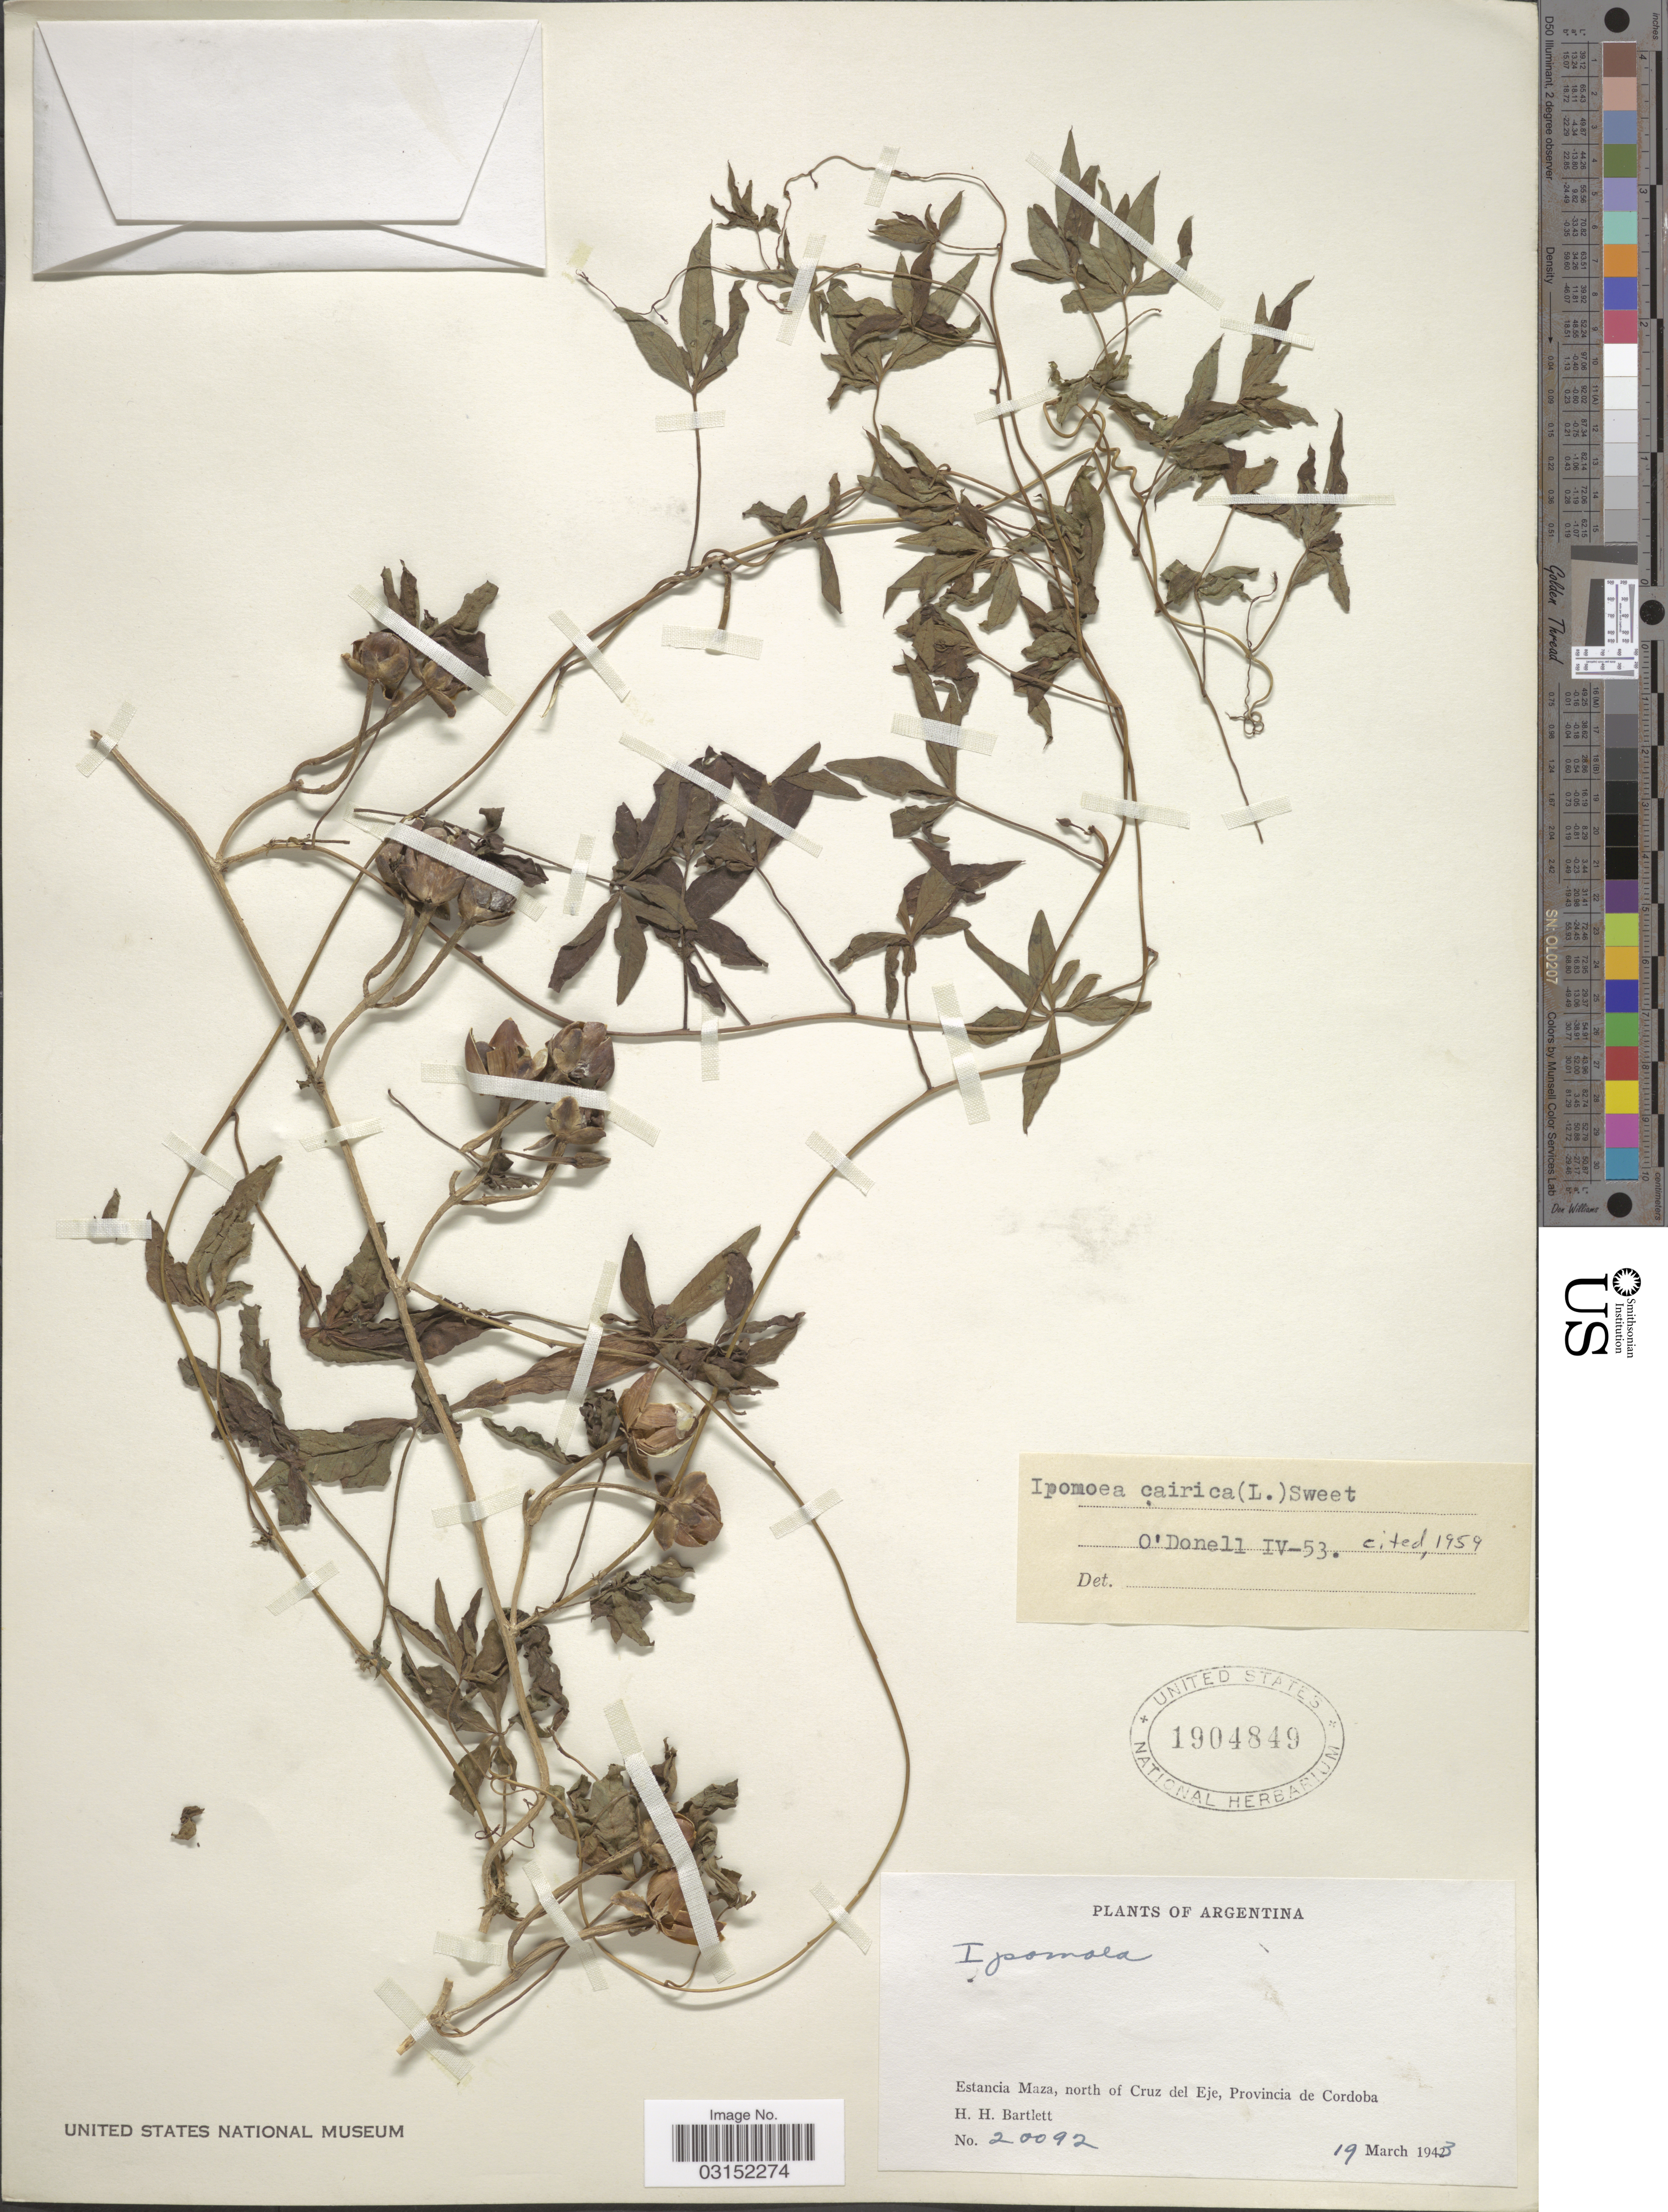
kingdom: Plantae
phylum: Tracheophyta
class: Magnoliopsida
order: Solanales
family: Convolvulaceae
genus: Ipomoea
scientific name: Ipomoea cairica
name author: (L.) Sweet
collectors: H. H. Bartlett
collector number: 20092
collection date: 1943-03-19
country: Argentina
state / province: Cordoba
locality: Estancia Maza, north of Cruz del Eje, Provincia de Cordoba.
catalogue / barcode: US 1904849